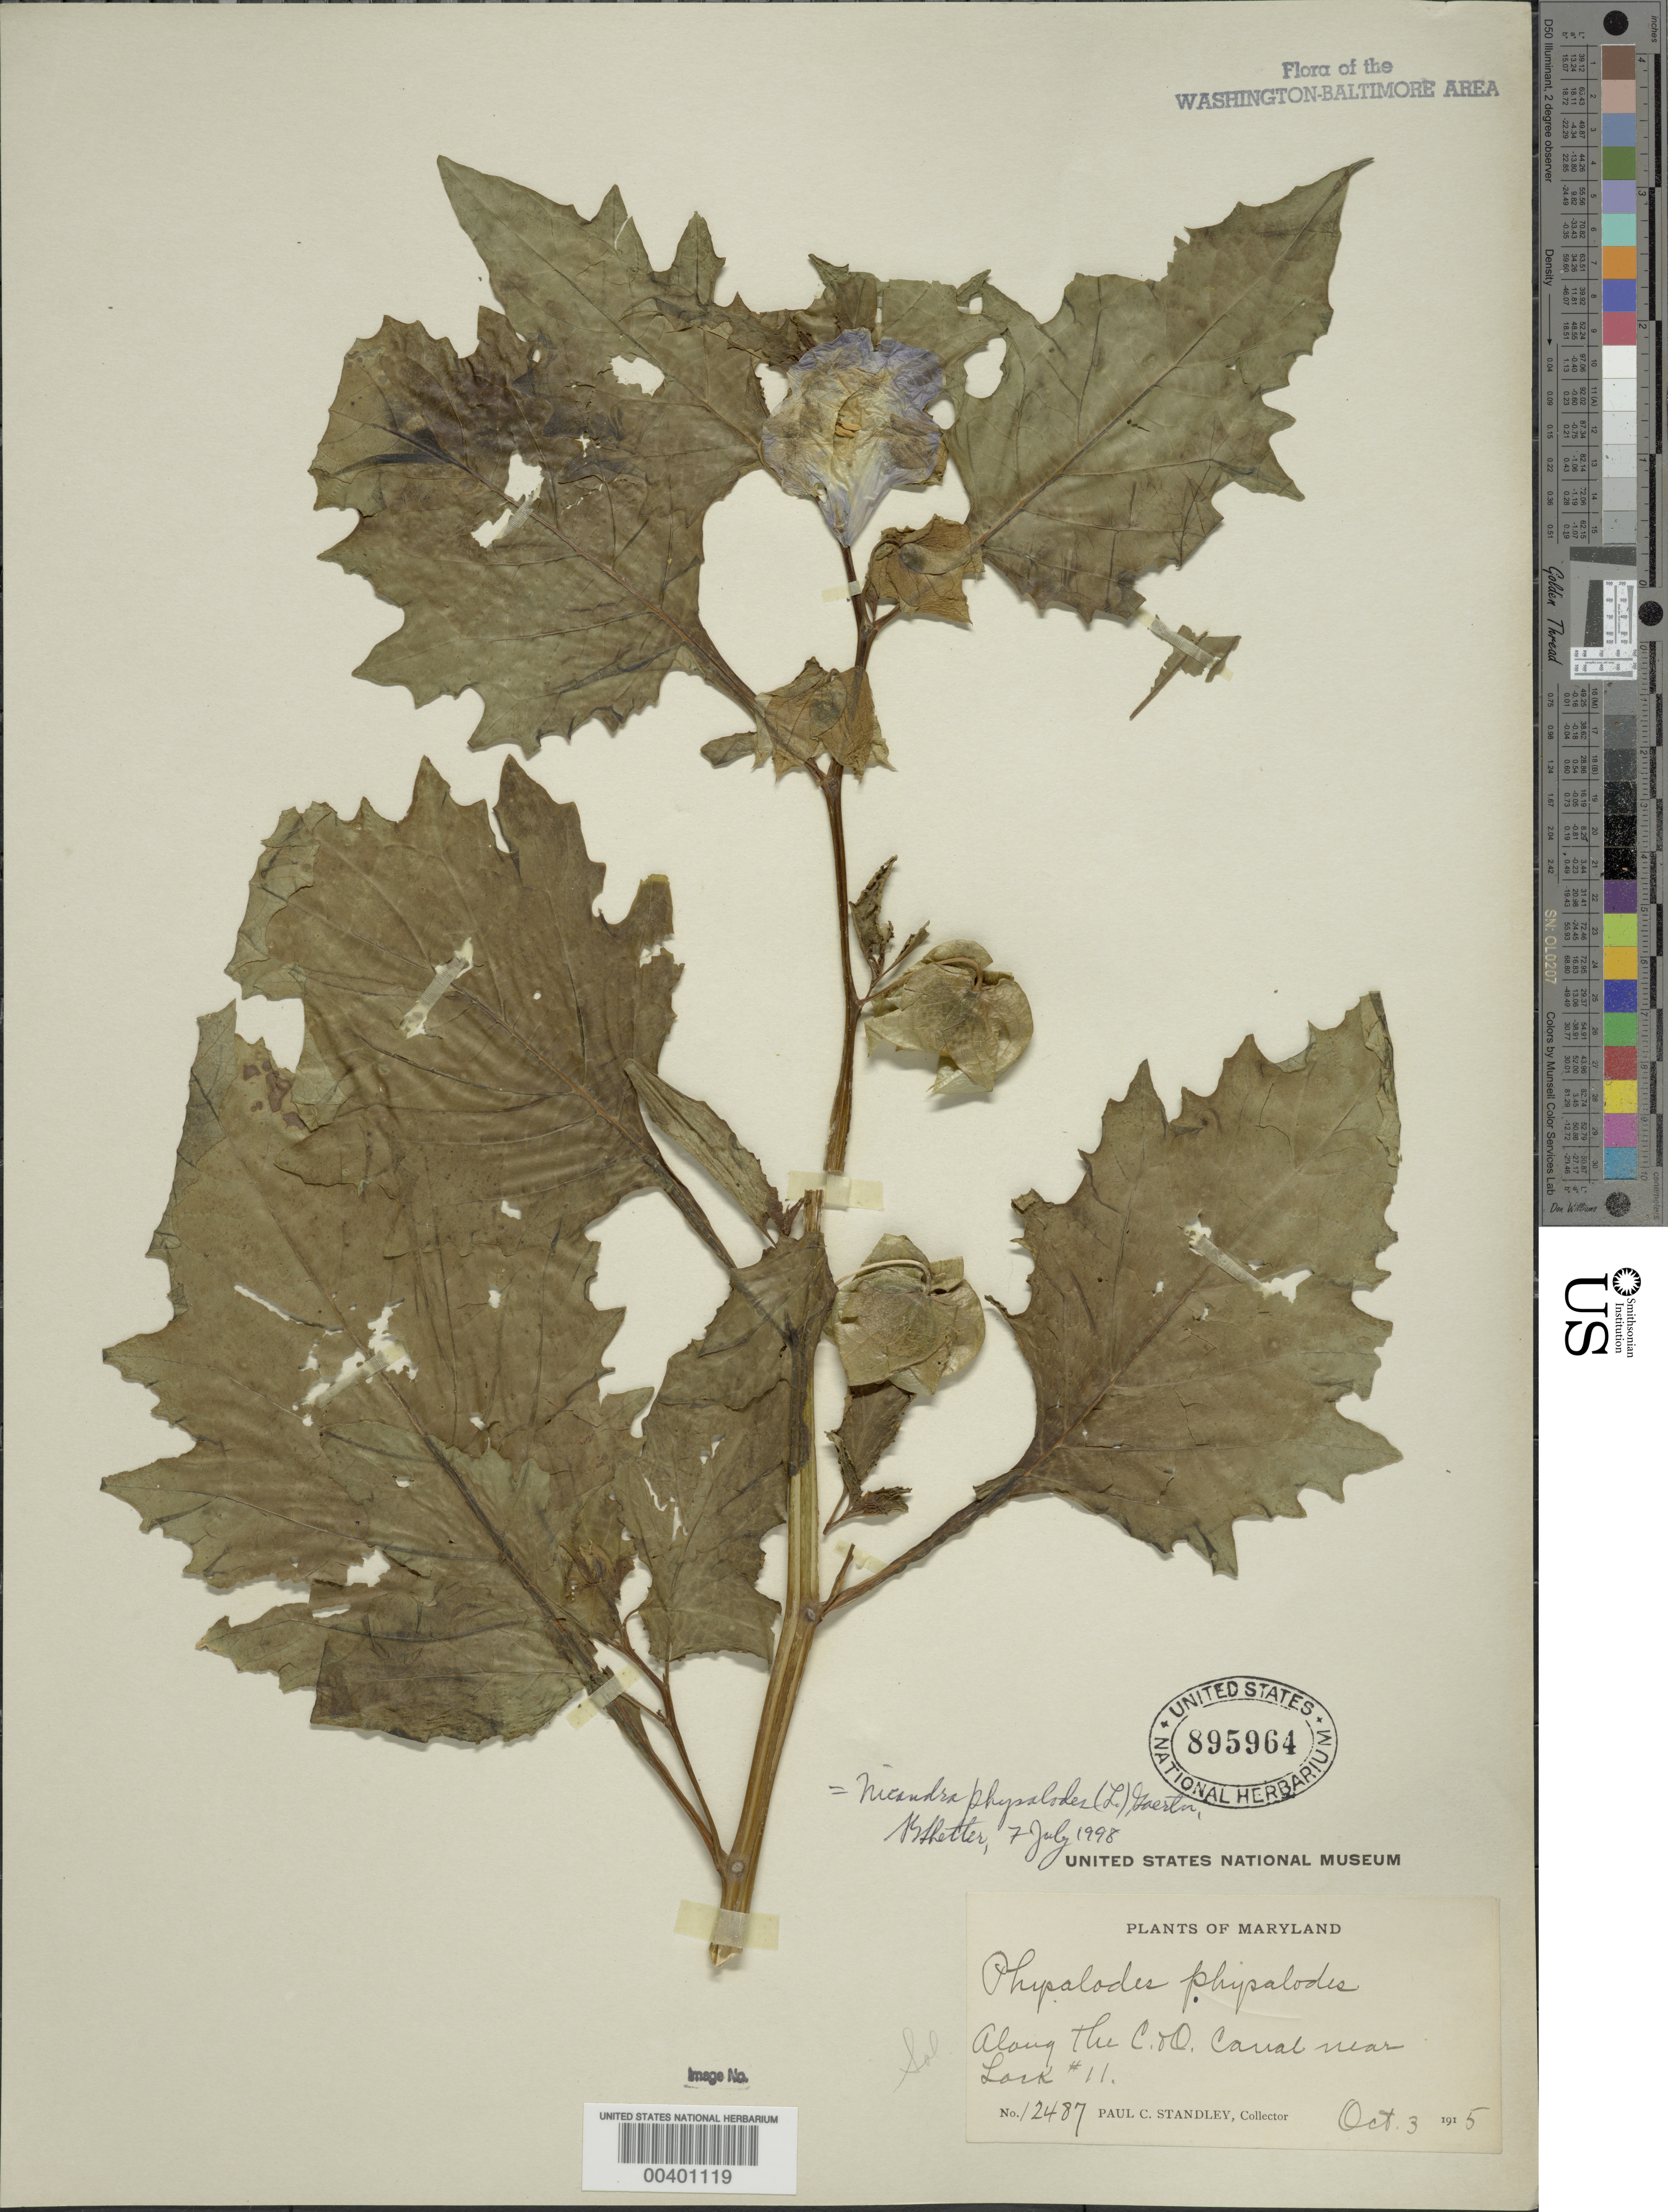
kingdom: Plantae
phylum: Tracheophyta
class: Magnoliopsida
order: Solanales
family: Solanaceae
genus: Nicandra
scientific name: Nicandra physalodes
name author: (L.) Gaertn.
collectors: P. C. Standley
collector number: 12487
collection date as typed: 03 Oct 1915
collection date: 1915-10-03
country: United States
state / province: Maryland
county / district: Montgomery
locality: Along the C. & O. Canal near Lock 11 C. and O. Canal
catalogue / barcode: US 895964